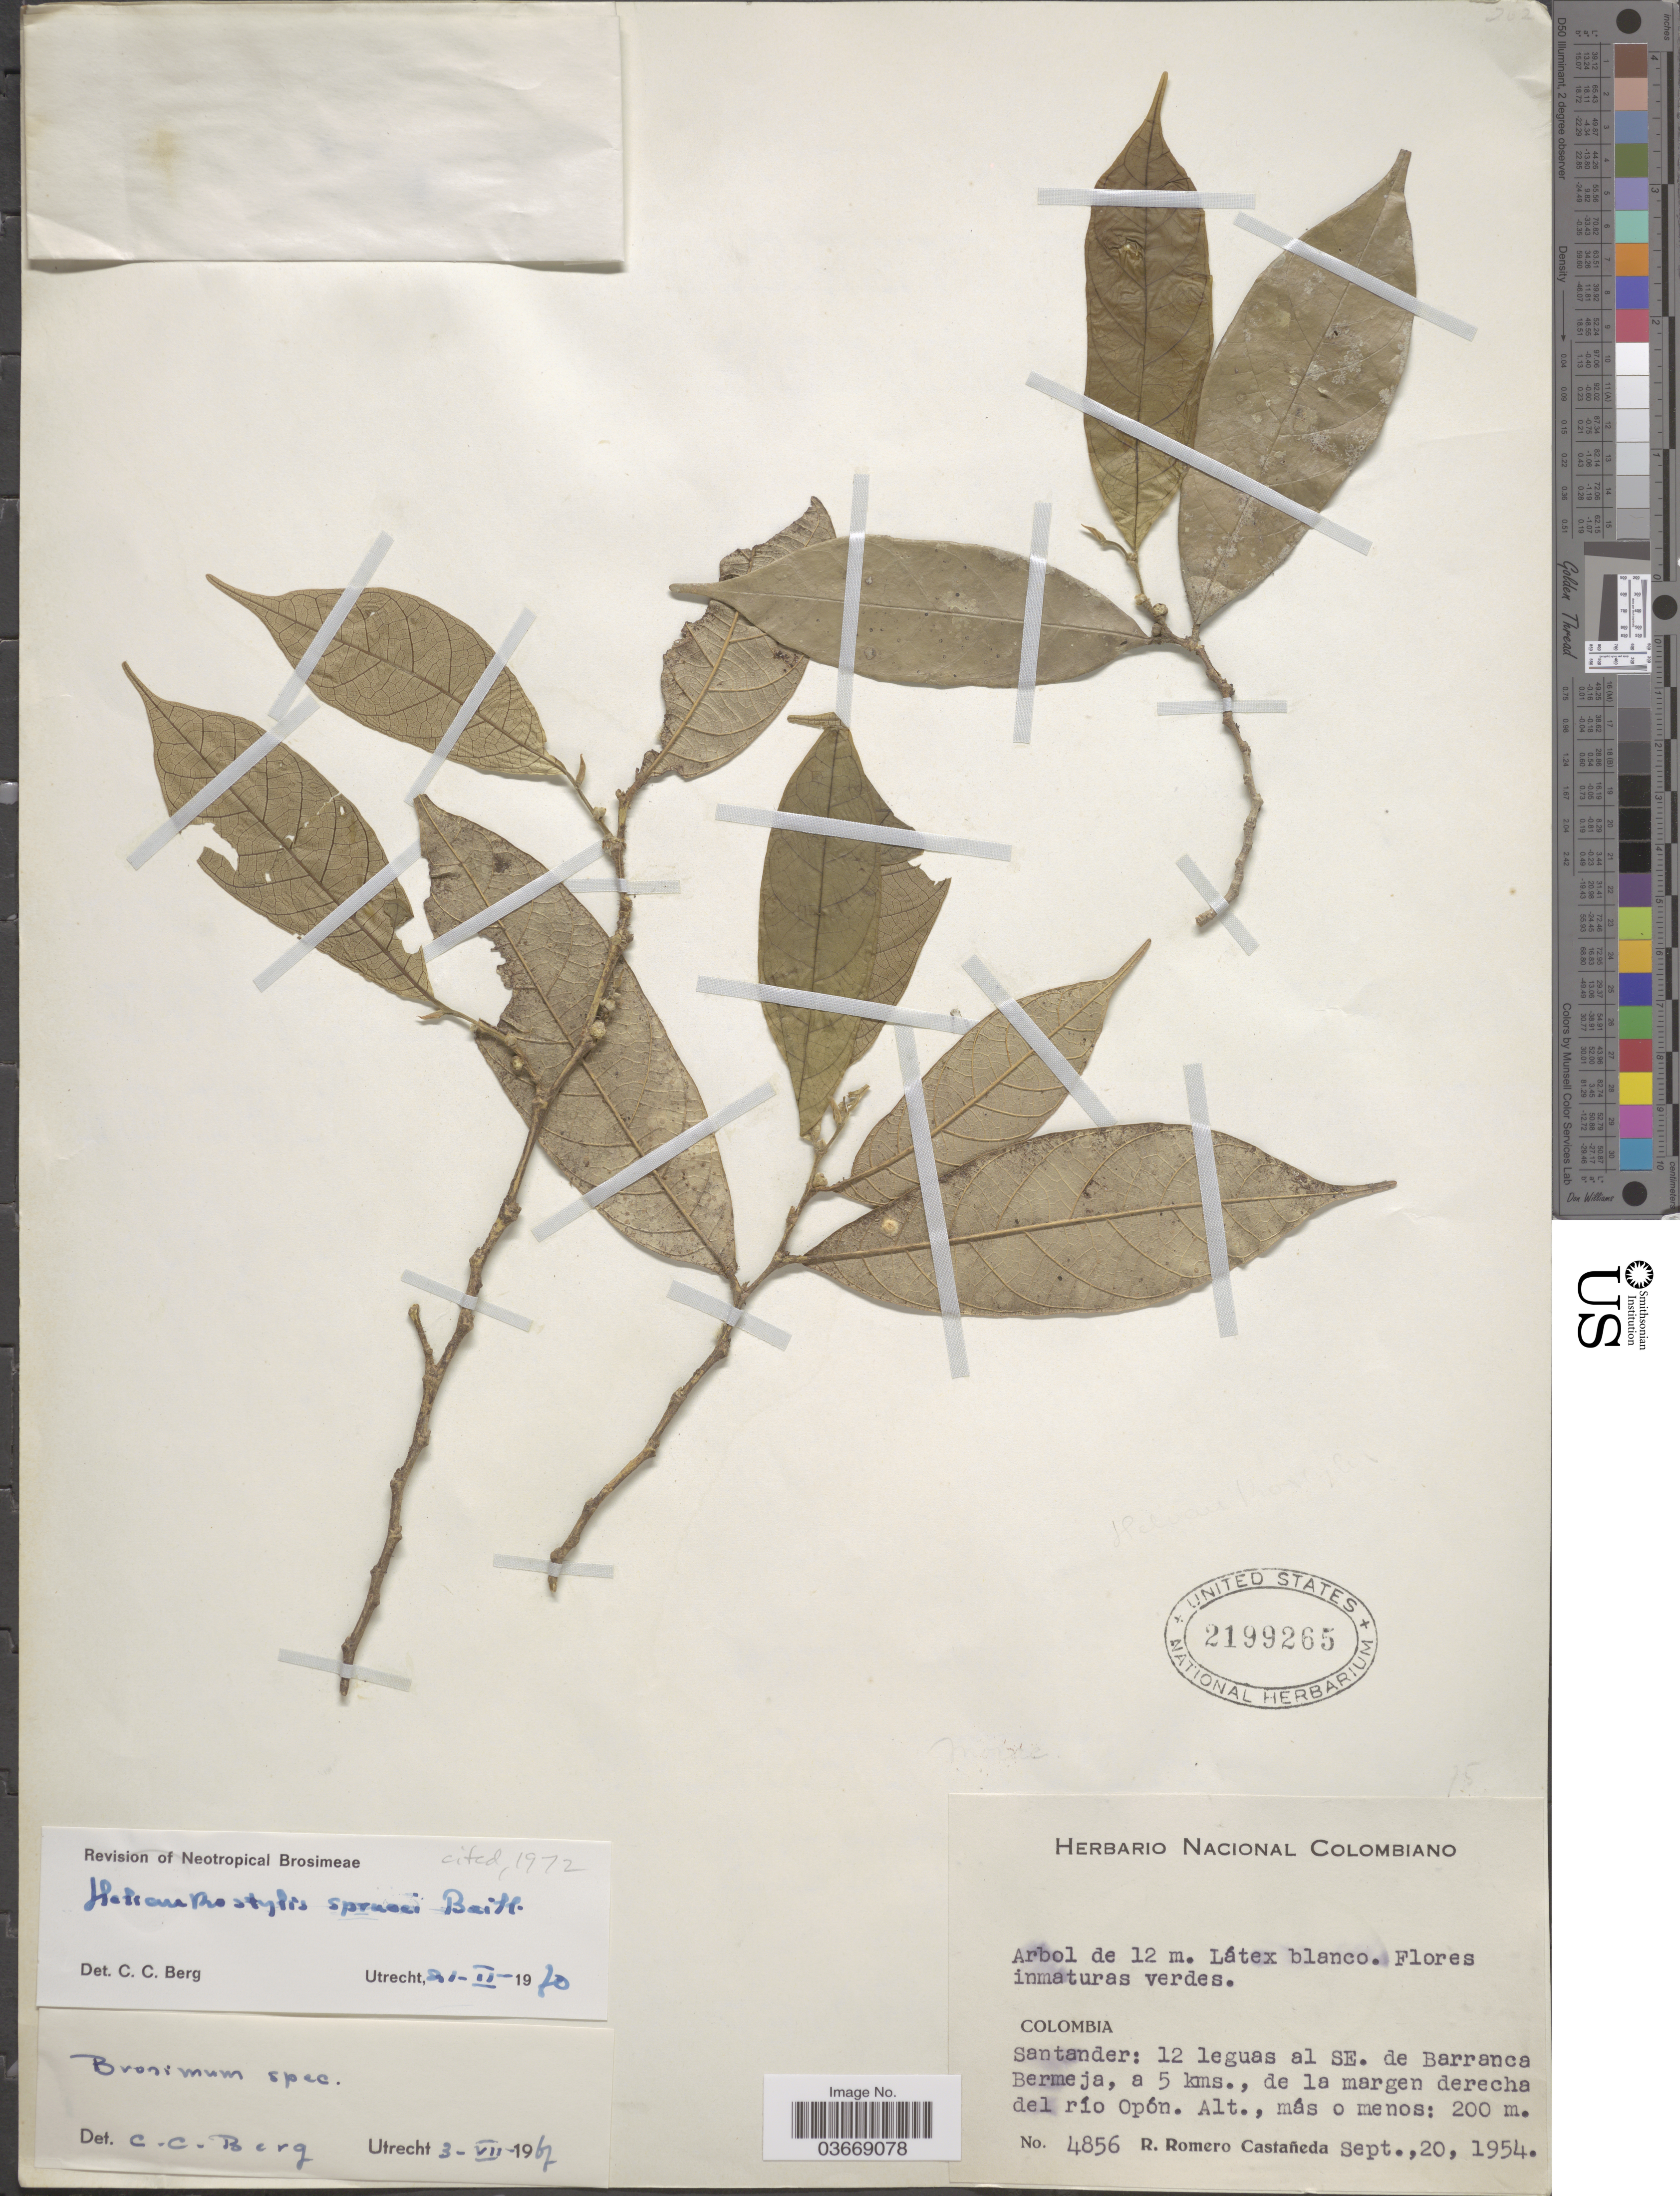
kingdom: Plantae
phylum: Tracheophyta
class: Magnoliopsida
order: Rosales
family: Moraceae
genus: Brosimum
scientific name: Brosimum sprucei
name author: (Baill.) E. M. Gardner & Zerega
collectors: R. Romero Castañeda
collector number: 4856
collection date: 1954-09-20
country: Colombia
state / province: Santander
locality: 12 leguas al SE. de Barranca Bermeja, a 5 kms., de la margen derecha del río Opón.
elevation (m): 200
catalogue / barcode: US 2199265